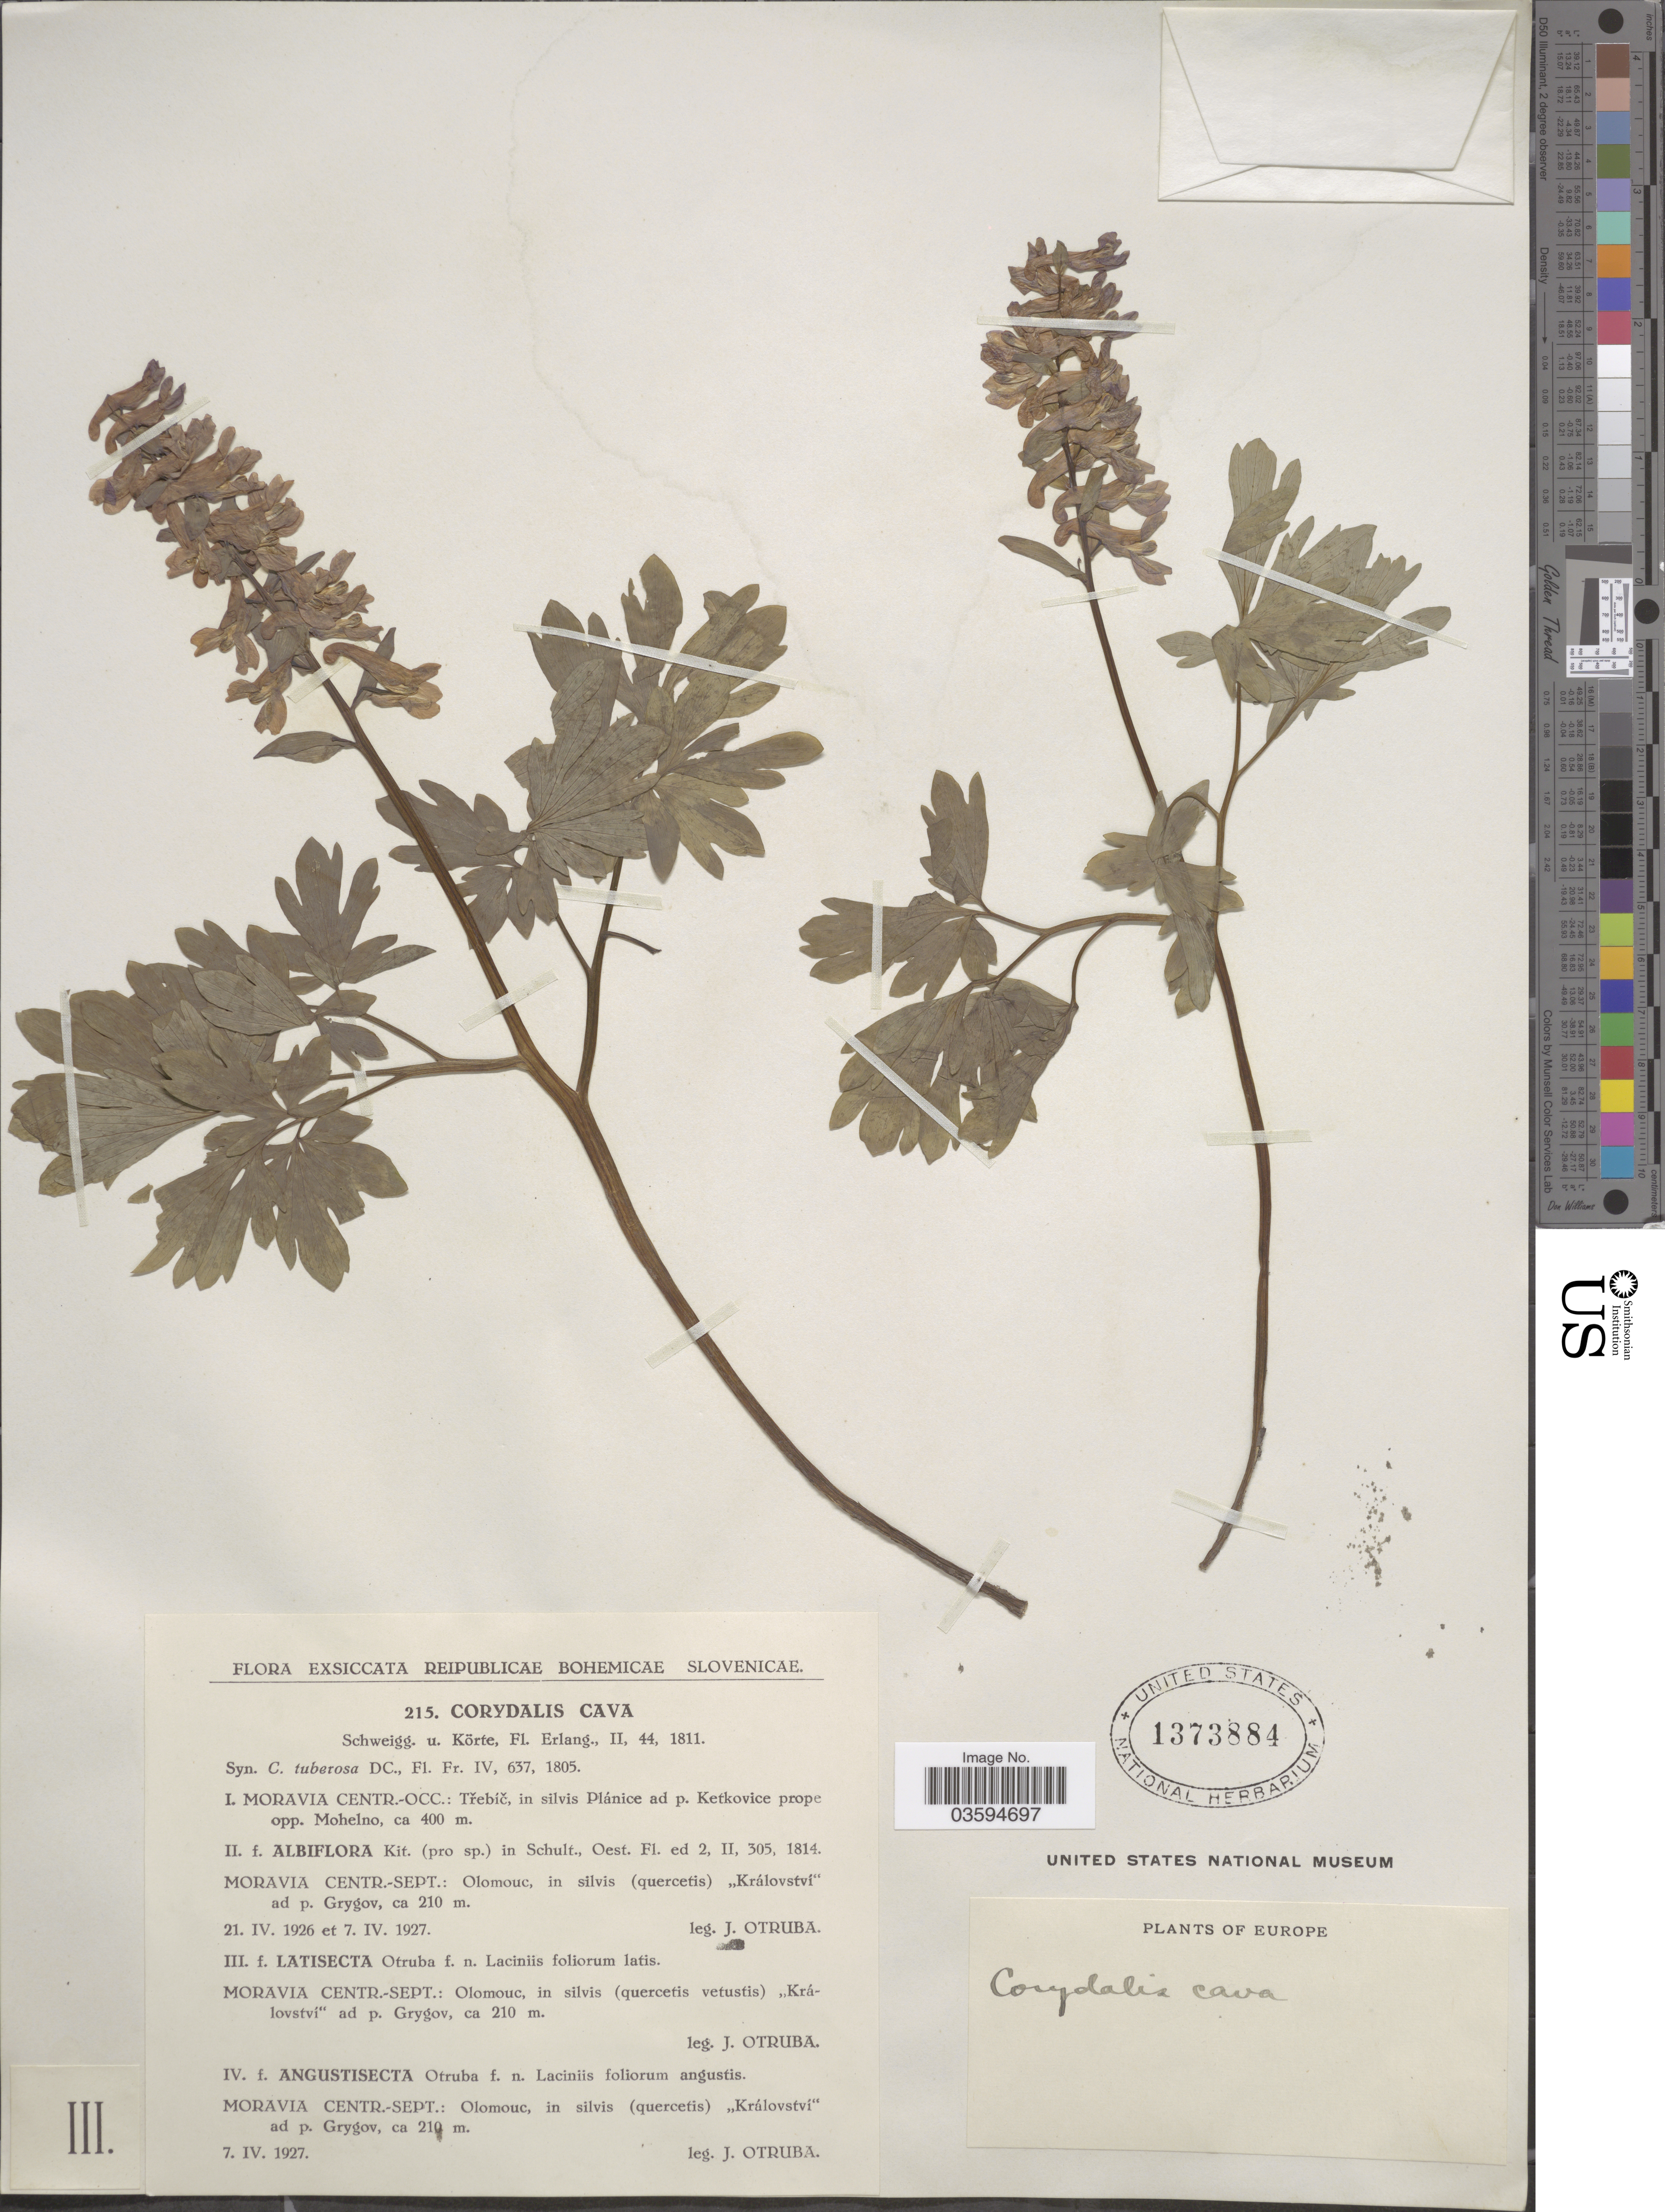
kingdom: Plantae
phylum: Tracheophyta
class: Magnoliopsida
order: Ranunculales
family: Papaveraceae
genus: Corydalis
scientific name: Corydalis cava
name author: Schweigger & Körte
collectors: J. Otruba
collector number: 215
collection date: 1927-04-07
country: Czechia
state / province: Olomouc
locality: Moravia Centr.-Sept.: Olomouc, in silvis (quercetis vetustis) ,,Královstvi' ad p. Grygov.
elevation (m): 210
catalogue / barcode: US 1373884